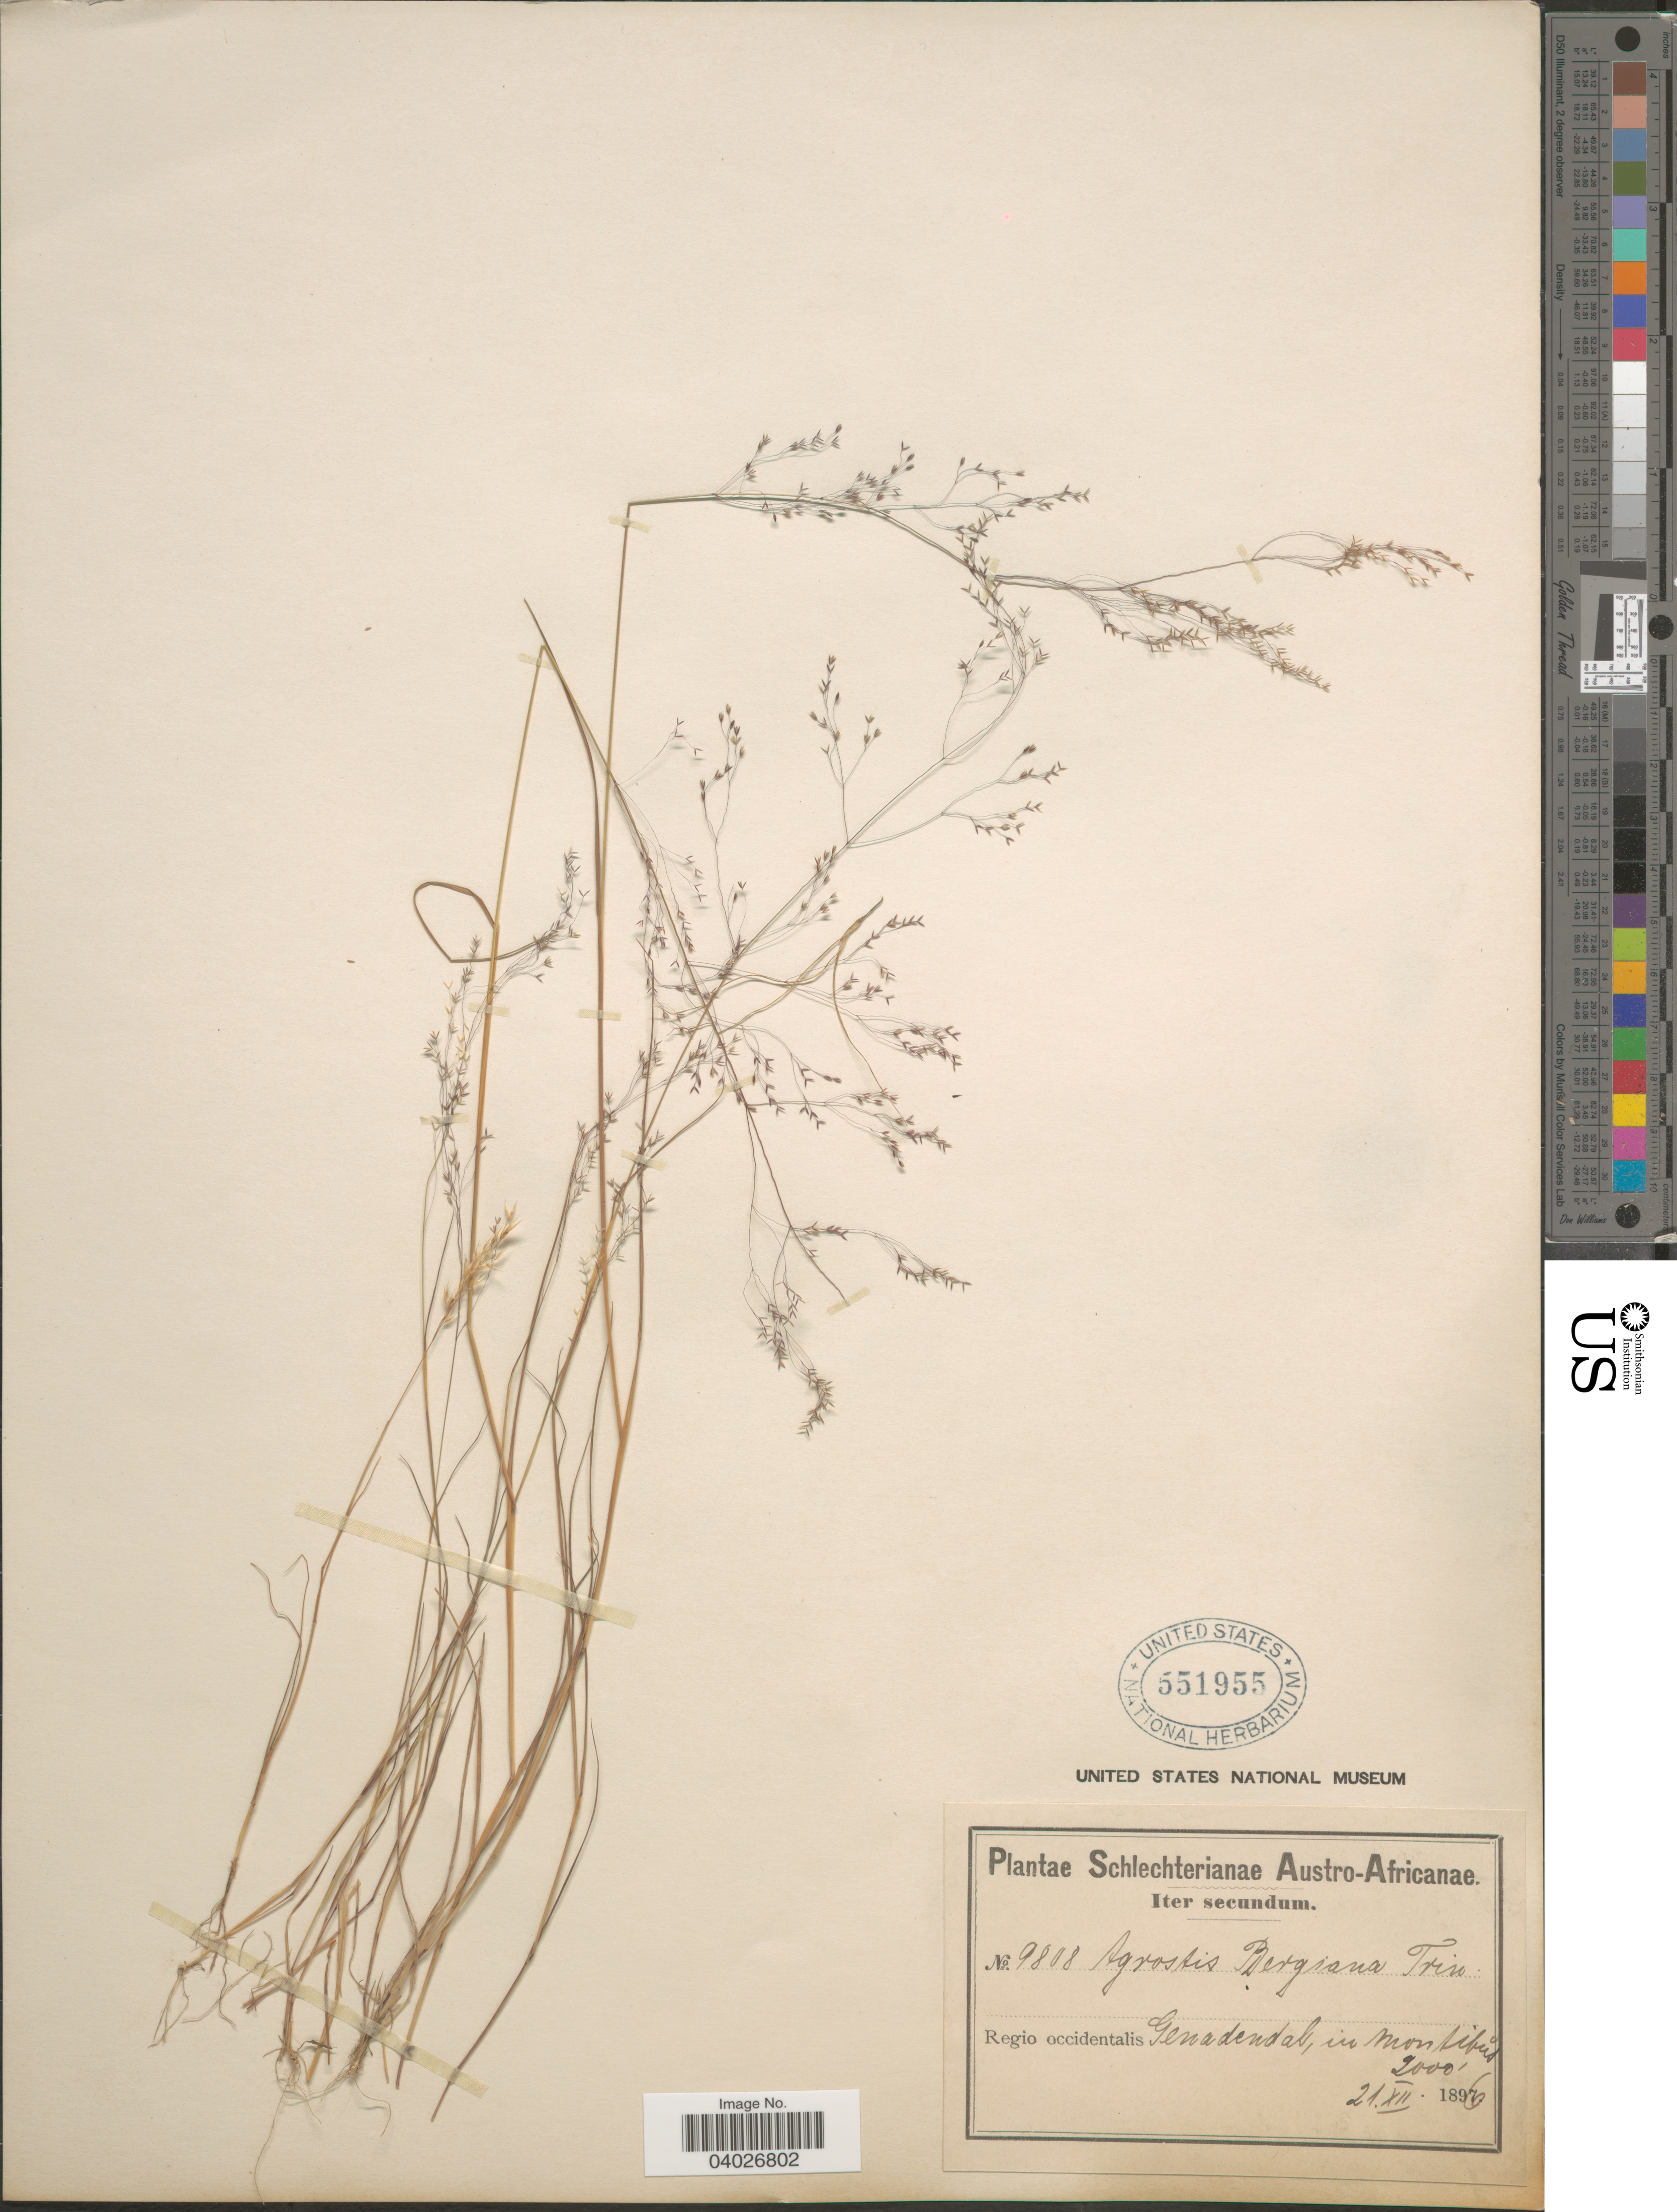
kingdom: Plantae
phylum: Tracheophyta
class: Liliopsida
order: Poales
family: Poaceae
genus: Agrostis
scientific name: Agrostis bergiana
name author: Trin.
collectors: Schlechter, --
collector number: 9808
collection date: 1896-12-21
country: South Africa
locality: Austro-Africanae. Regio occidentalis. Genadendal, in montibus.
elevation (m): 610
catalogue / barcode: US 551955